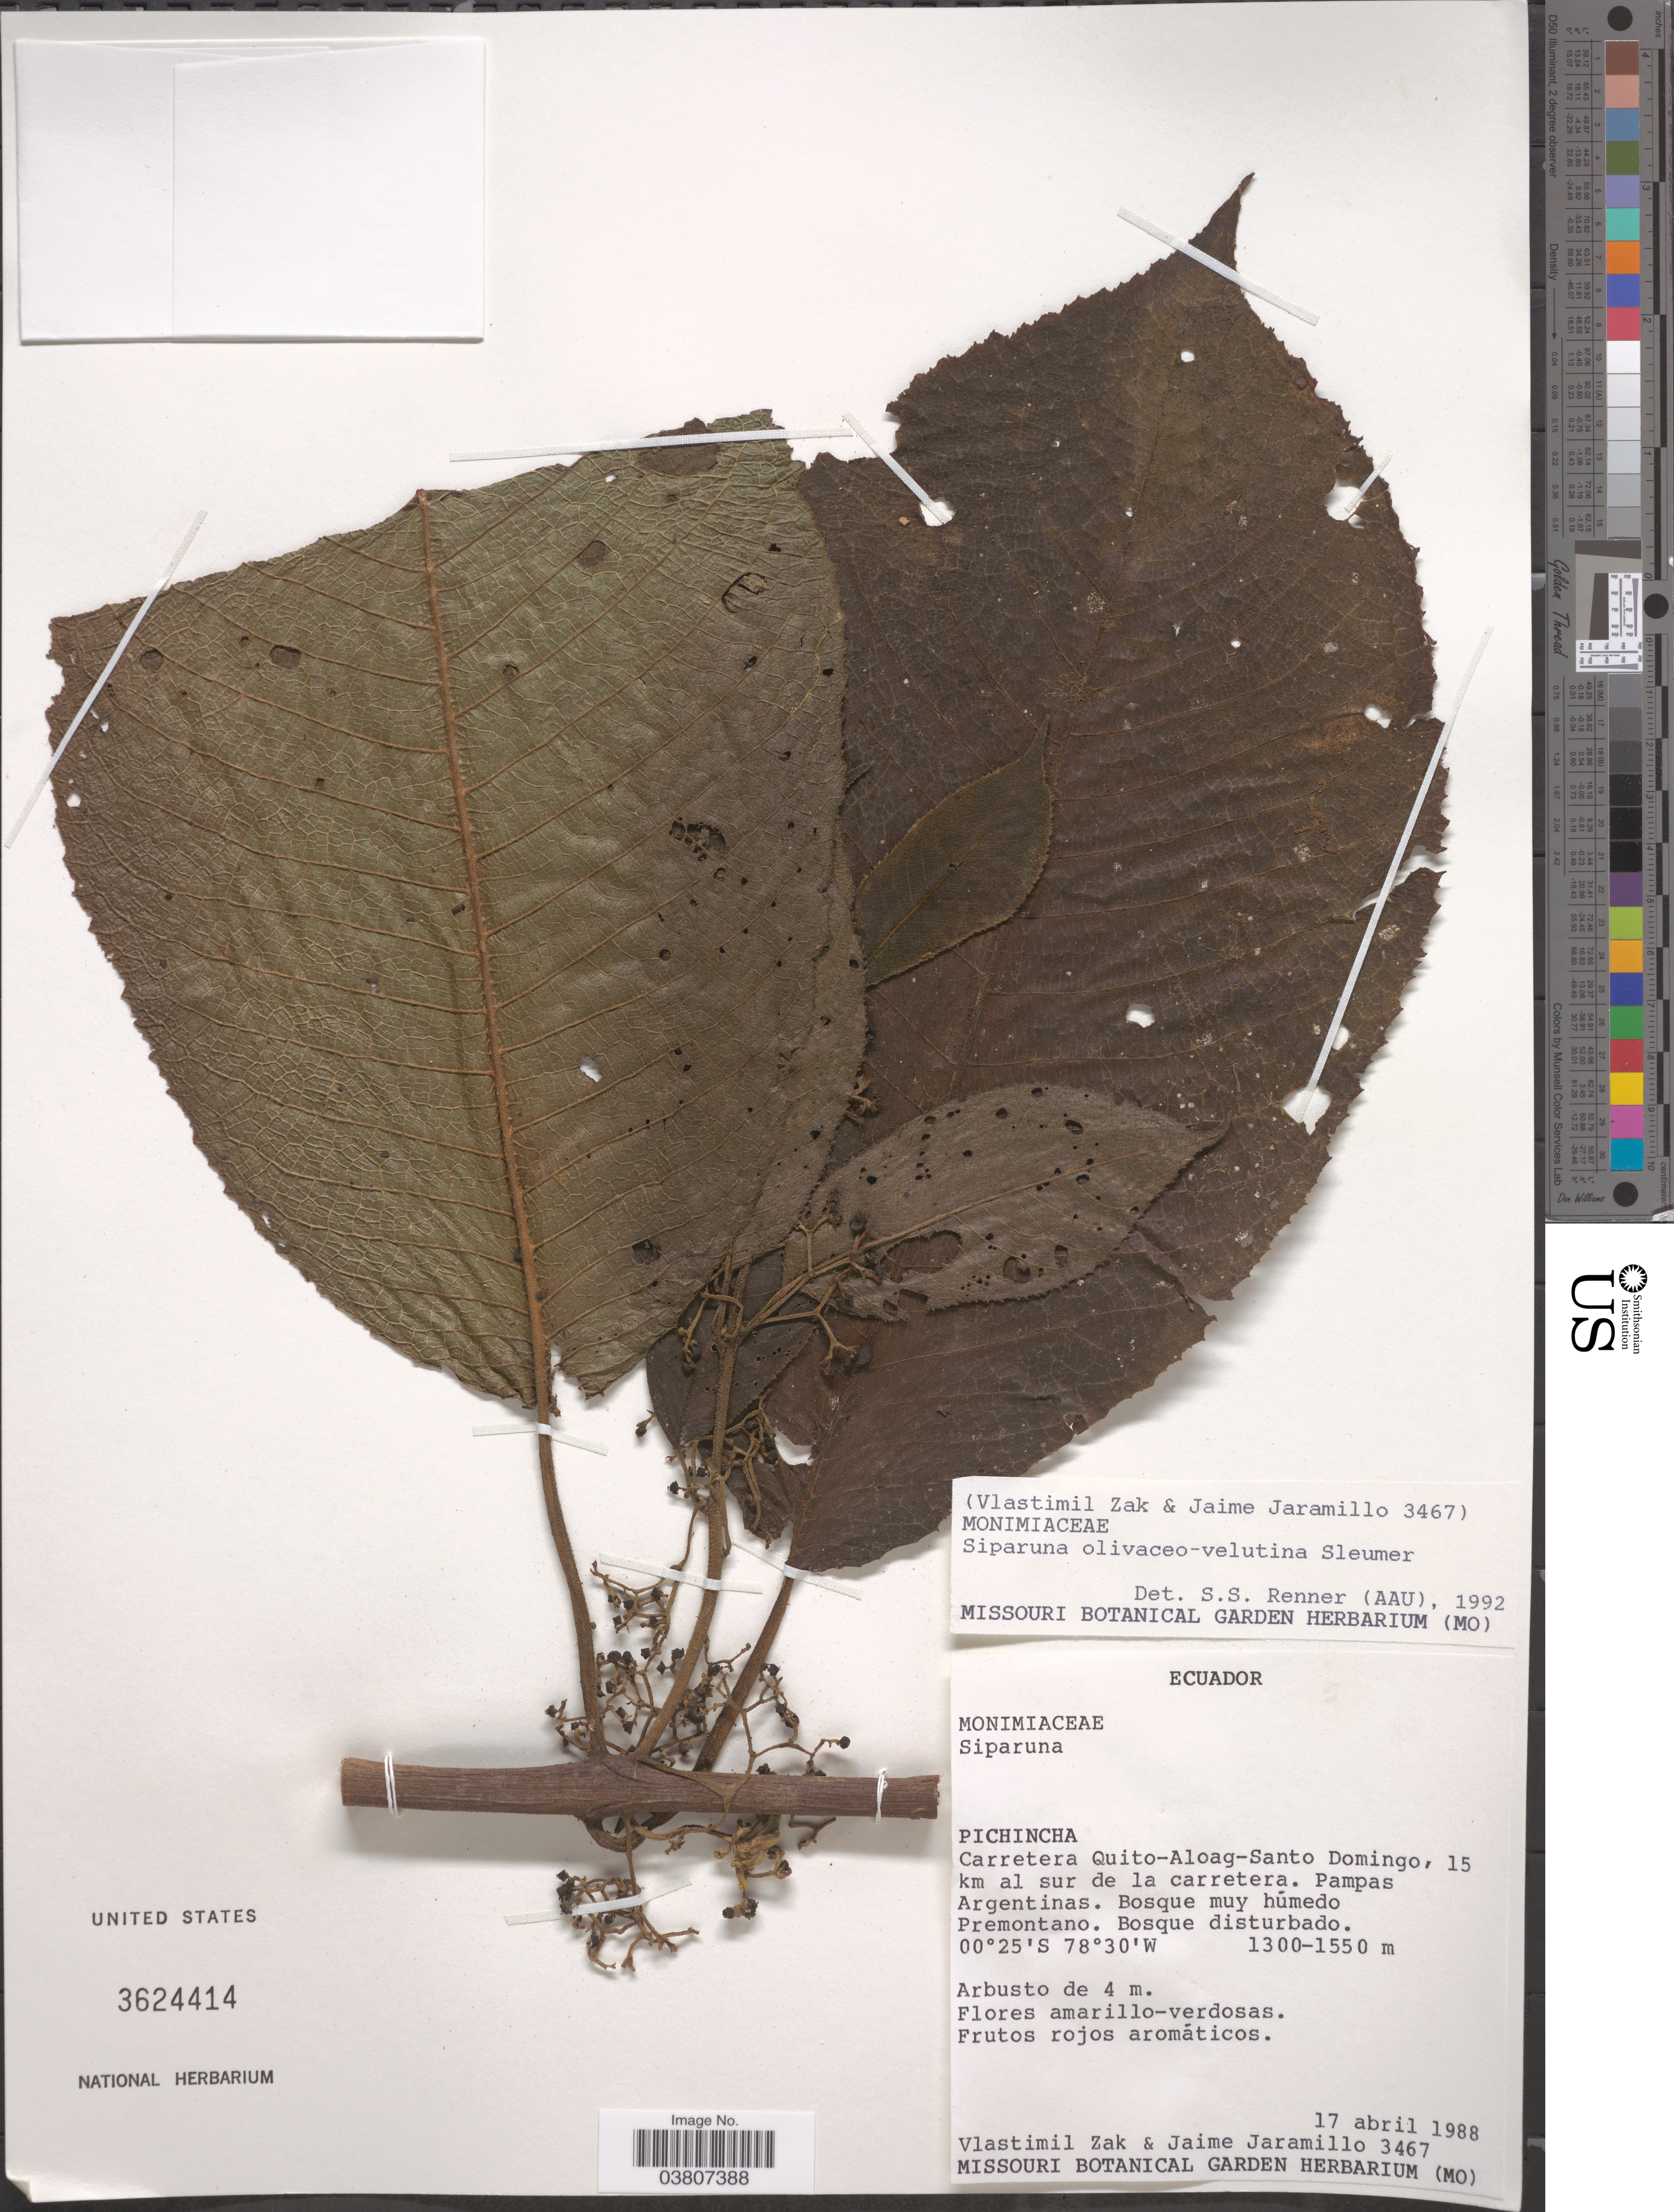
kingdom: Plantae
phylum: Tracheophyta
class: Magnoliopsida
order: Laurales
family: Siparunaceae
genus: Siparuna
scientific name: Siparuna olivaceo-velutina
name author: Sleumer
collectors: V. Zak & J. Jaramillo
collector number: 3467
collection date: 1988-04-17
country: Ecuador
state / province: Pichincha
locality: Carretera Quito-Aloag-Santo Domingo, 15 km al sur de la carretera. Pampas Argentina.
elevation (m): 1300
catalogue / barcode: US 3624414